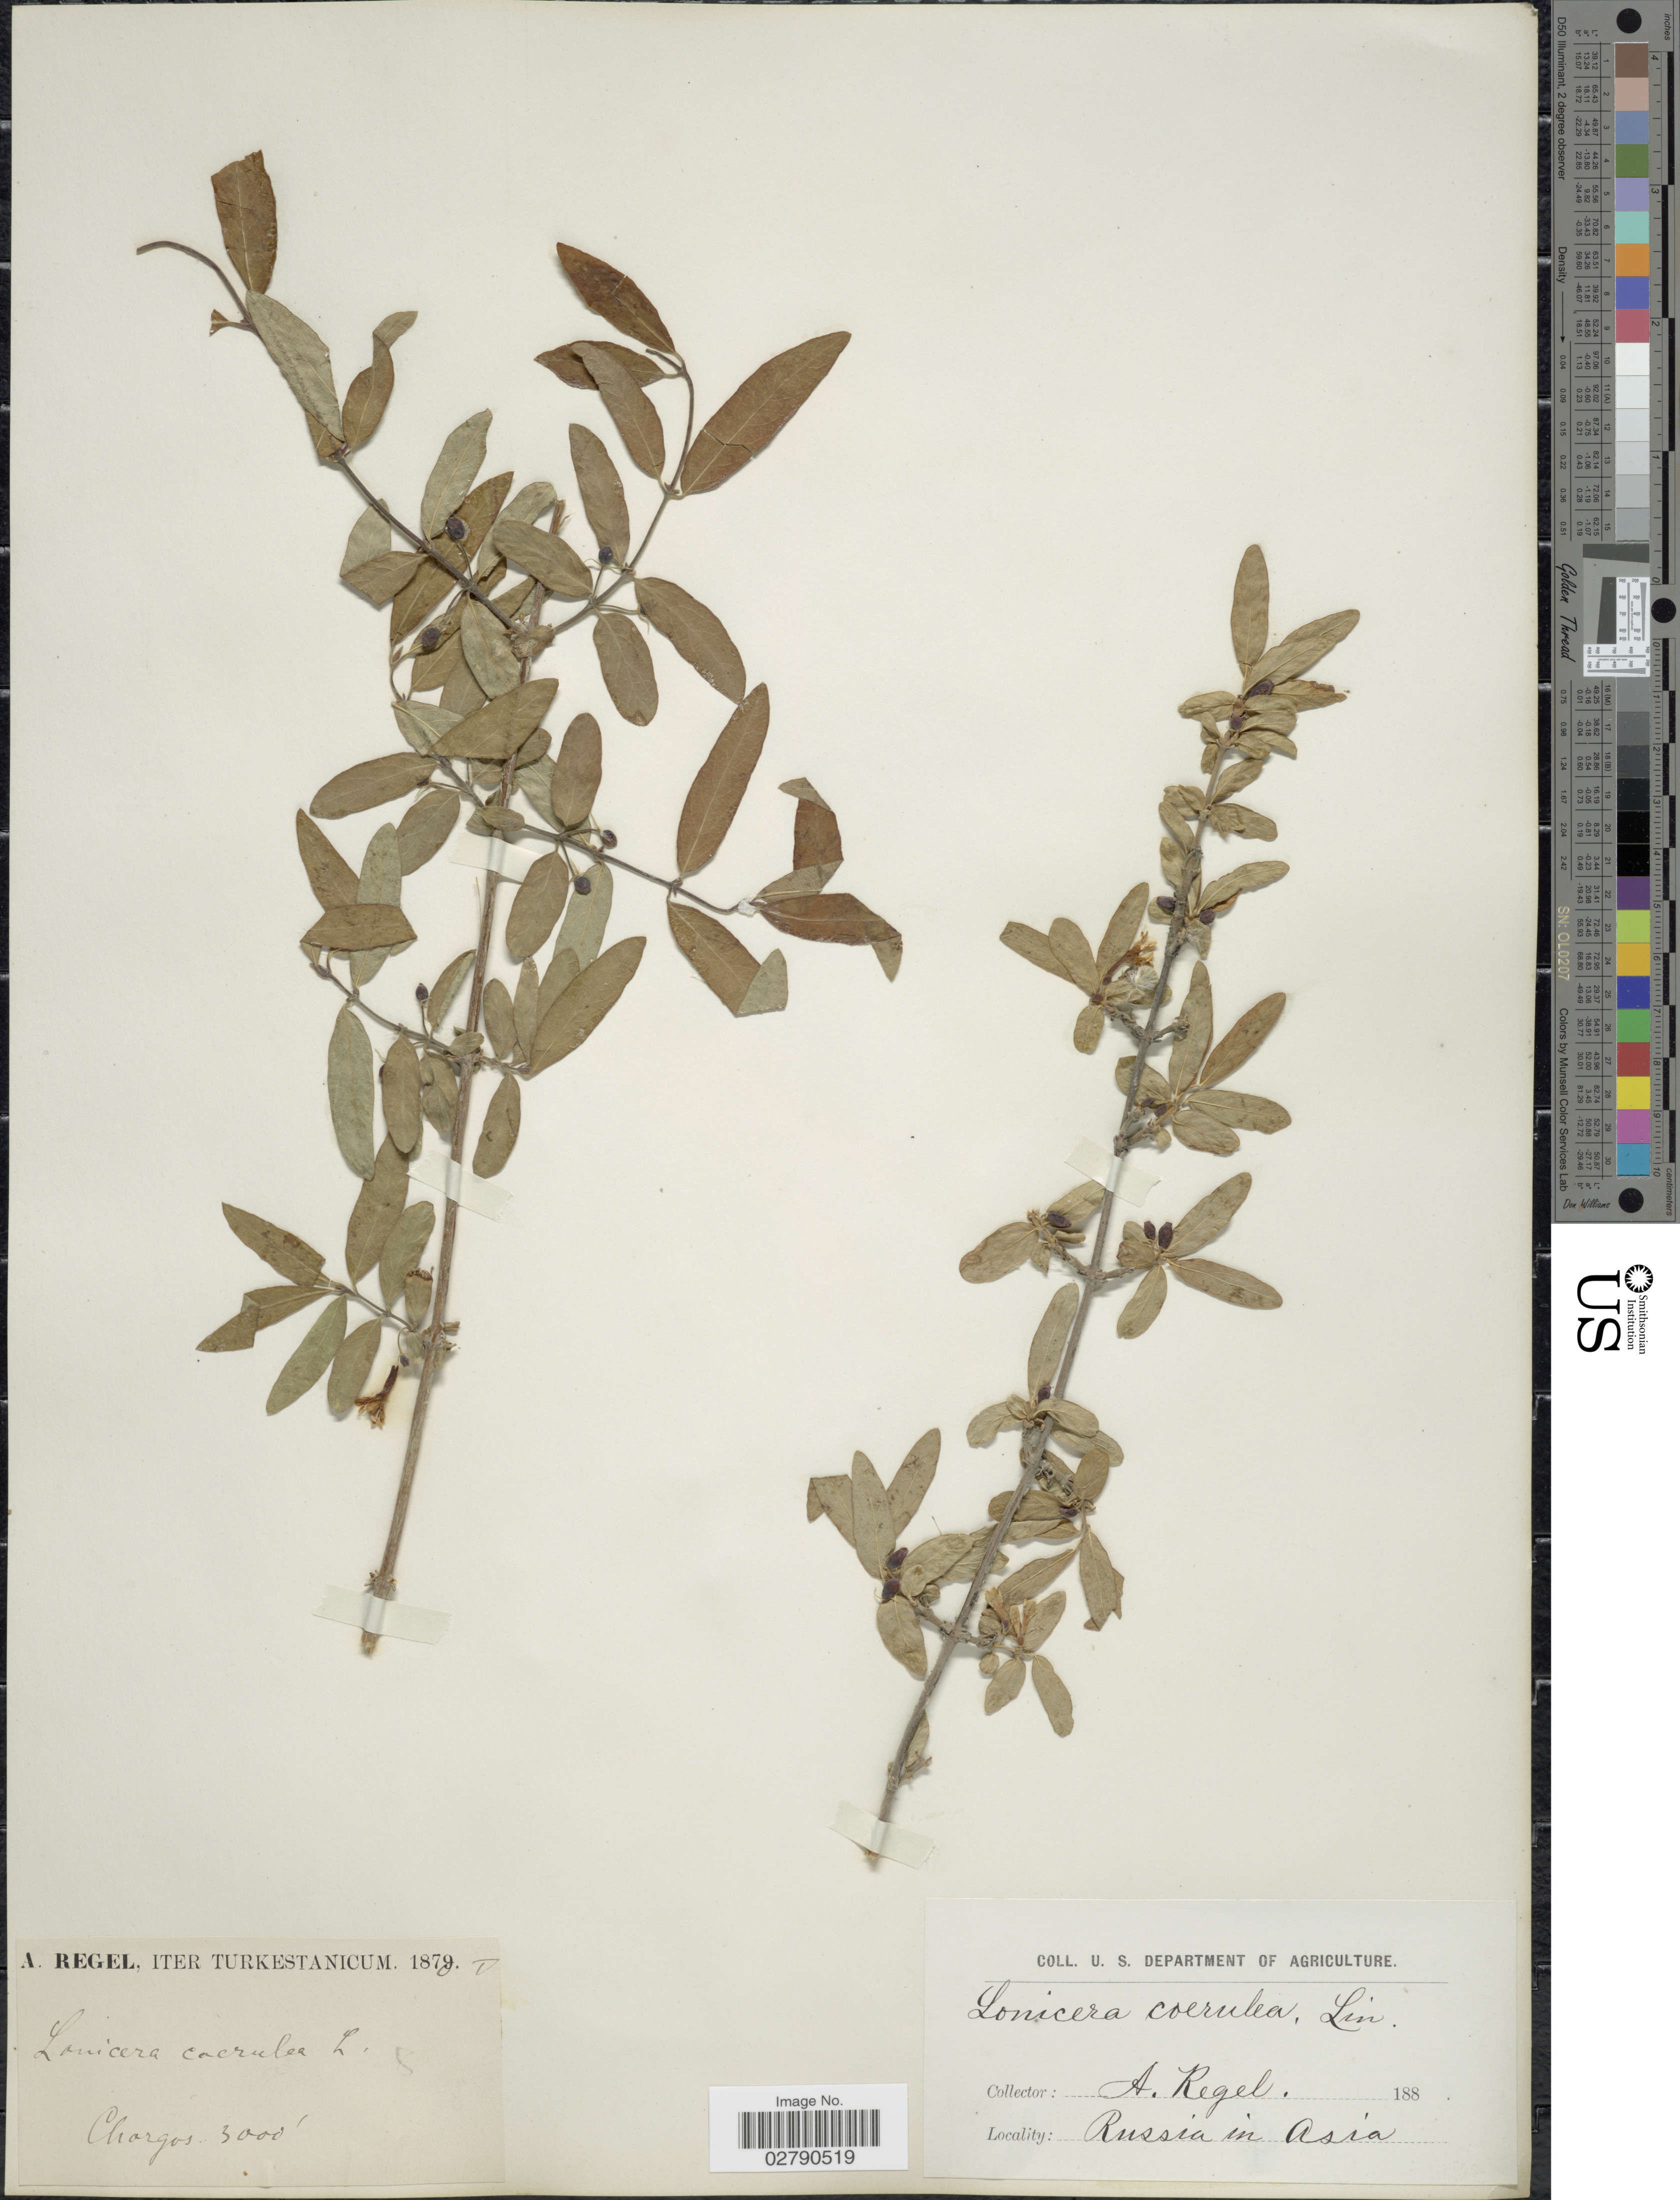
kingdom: Plantae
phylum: Tracheophyta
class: Magnoliopsida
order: Dipsacales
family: Caprifoliaceae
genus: Lonicera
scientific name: Lonicera caerulea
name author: L.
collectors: A. Regel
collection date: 1878-05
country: Russian Federation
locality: Chargos. Russia in Asia. Iter Turkestanicum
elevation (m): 914